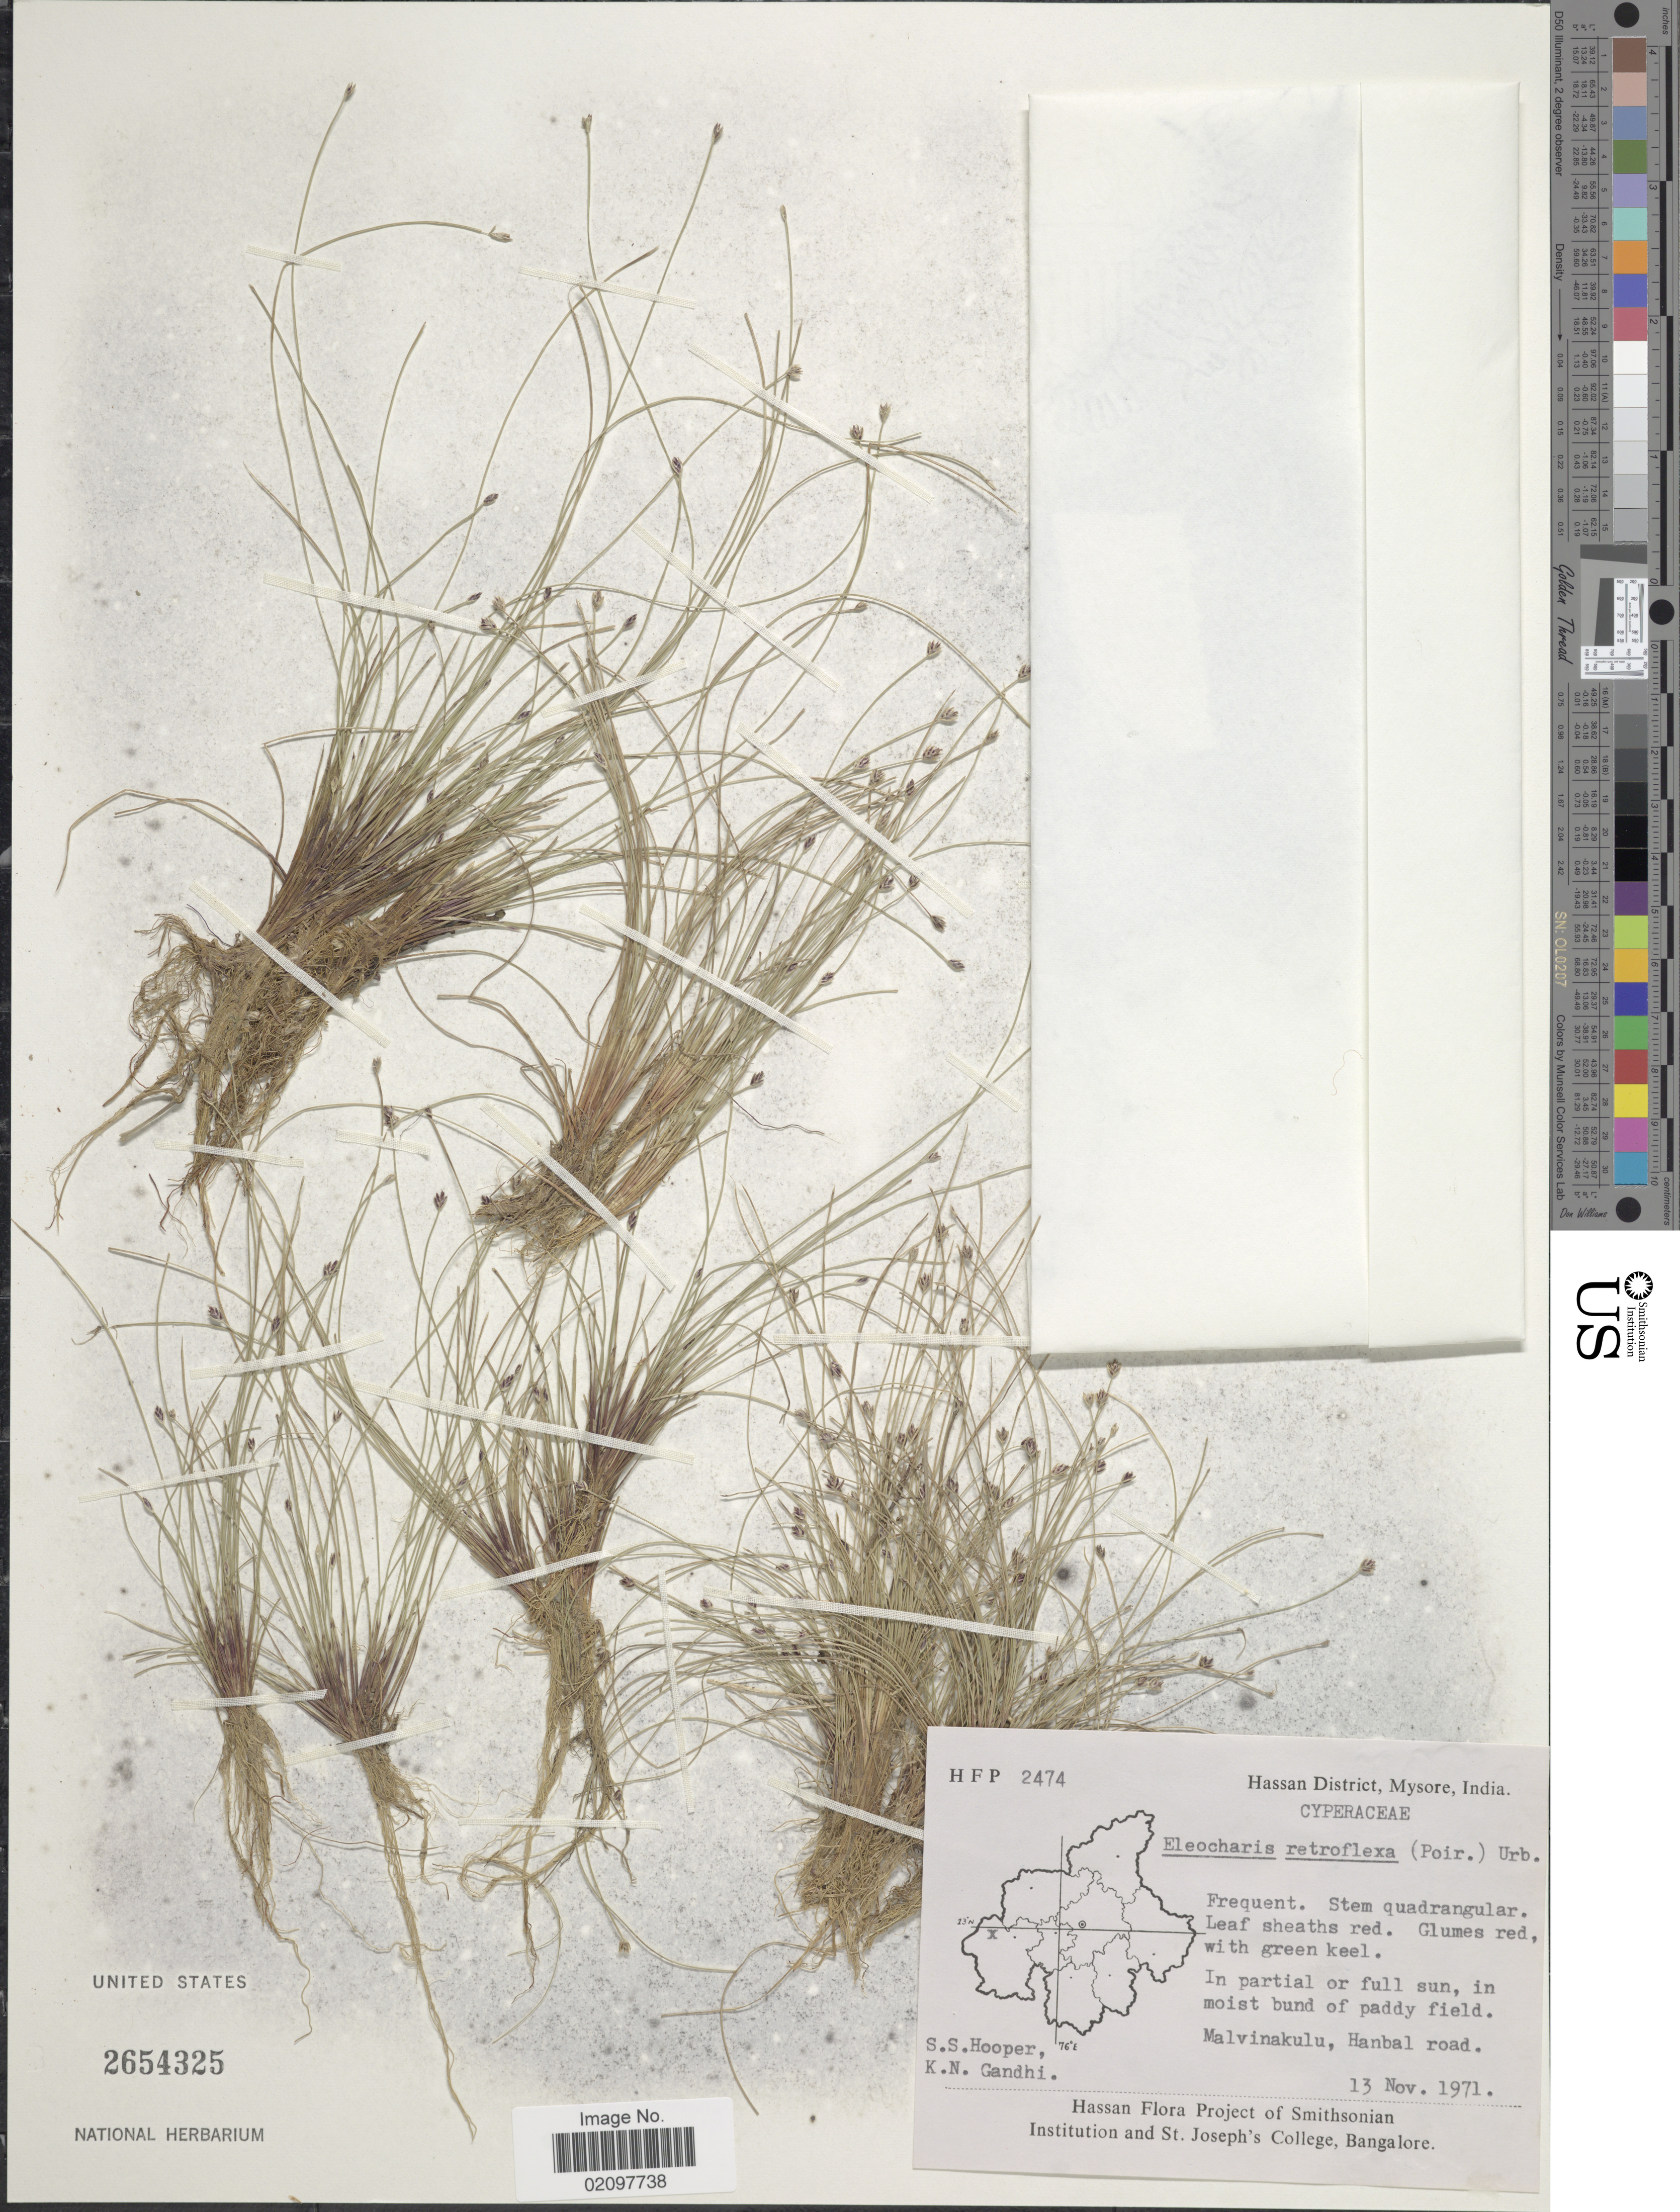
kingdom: Plantae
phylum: Tracheophyta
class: Liliopsida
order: Poales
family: Cyperaceae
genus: Eleocharis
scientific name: Eleocharis retroflexa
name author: (Poir.) Urb.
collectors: S. S. Hooper & K. N. Gandhi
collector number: HFP2474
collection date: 1971-11-13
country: India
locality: Hassan District, Mysore. Malvinakulu, Hanbal road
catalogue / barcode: US 2654325